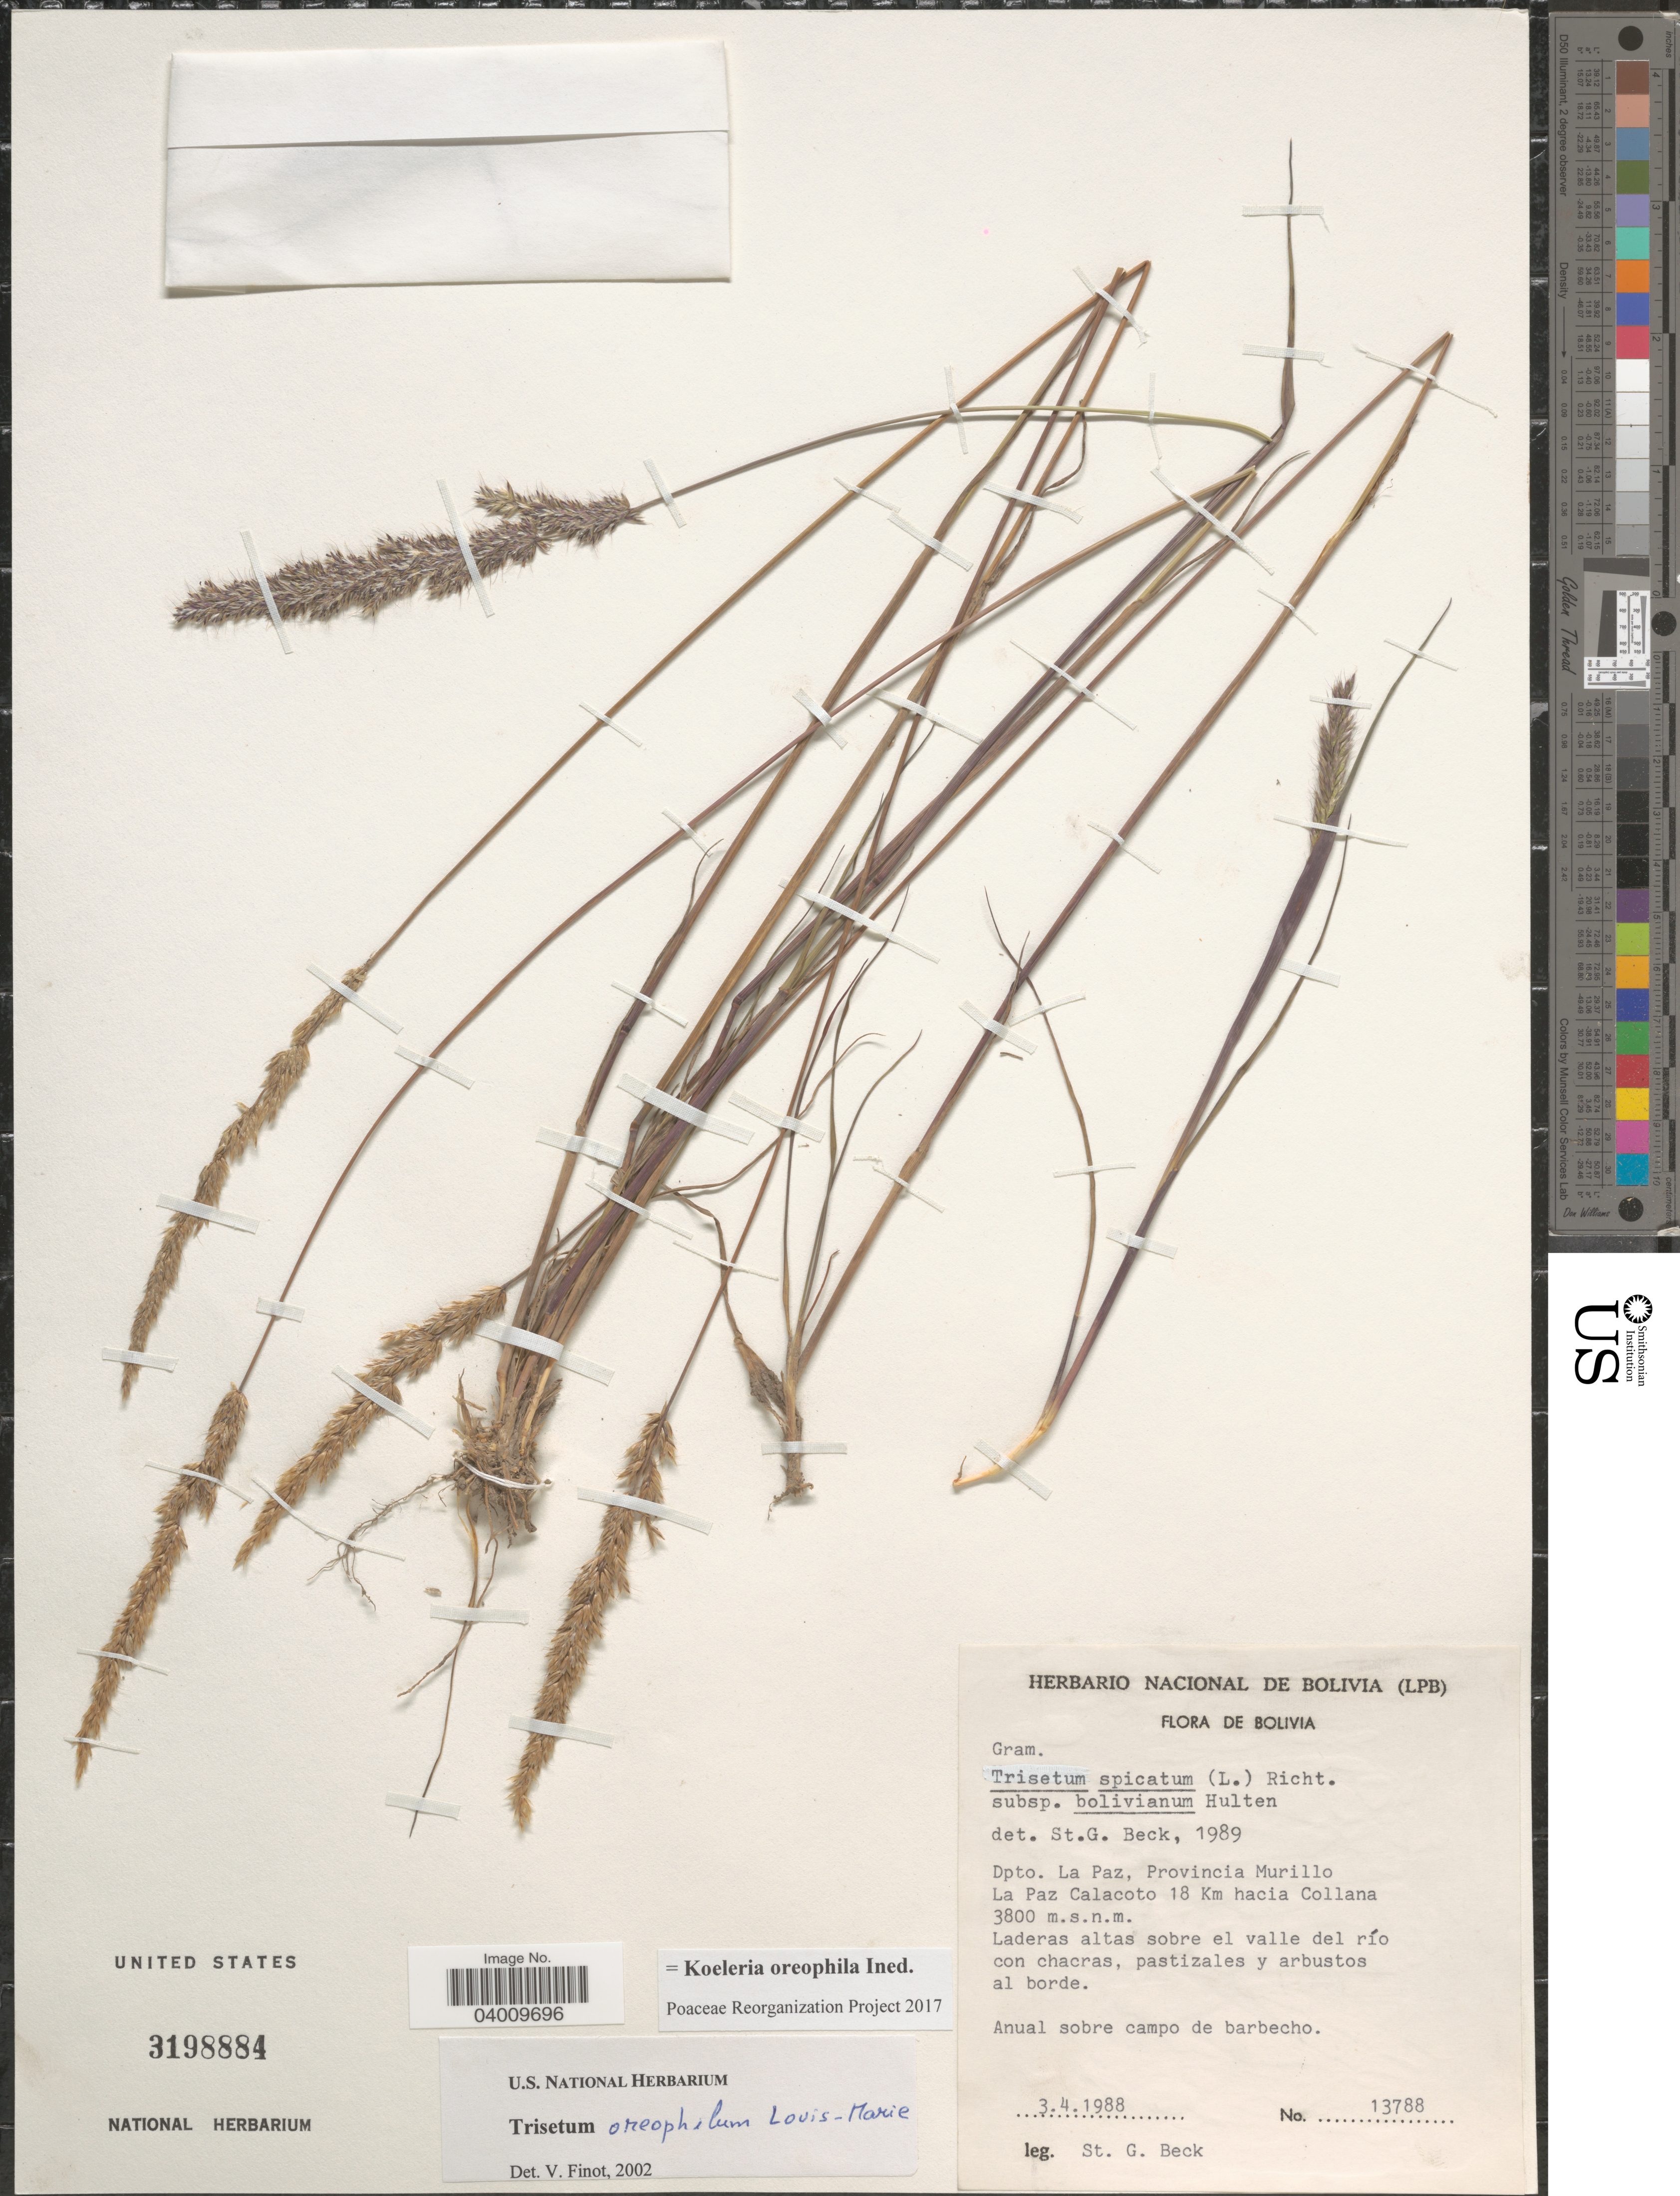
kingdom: Plantae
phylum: Tracheophyta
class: Liliopsida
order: Poales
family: Poaceae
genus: Koeleria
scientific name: Koeleria oreophila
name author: (Louis-Marie) Barberá et al.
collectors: S. G. Beck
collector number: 13788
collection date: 1988-04-03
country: Bolivia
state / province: La Paz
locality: Dpto. La Paz, Provincia Murillo. La Paz Calacoto 18 Km hacia Collana.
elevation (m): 3800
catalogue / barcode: US 3198884